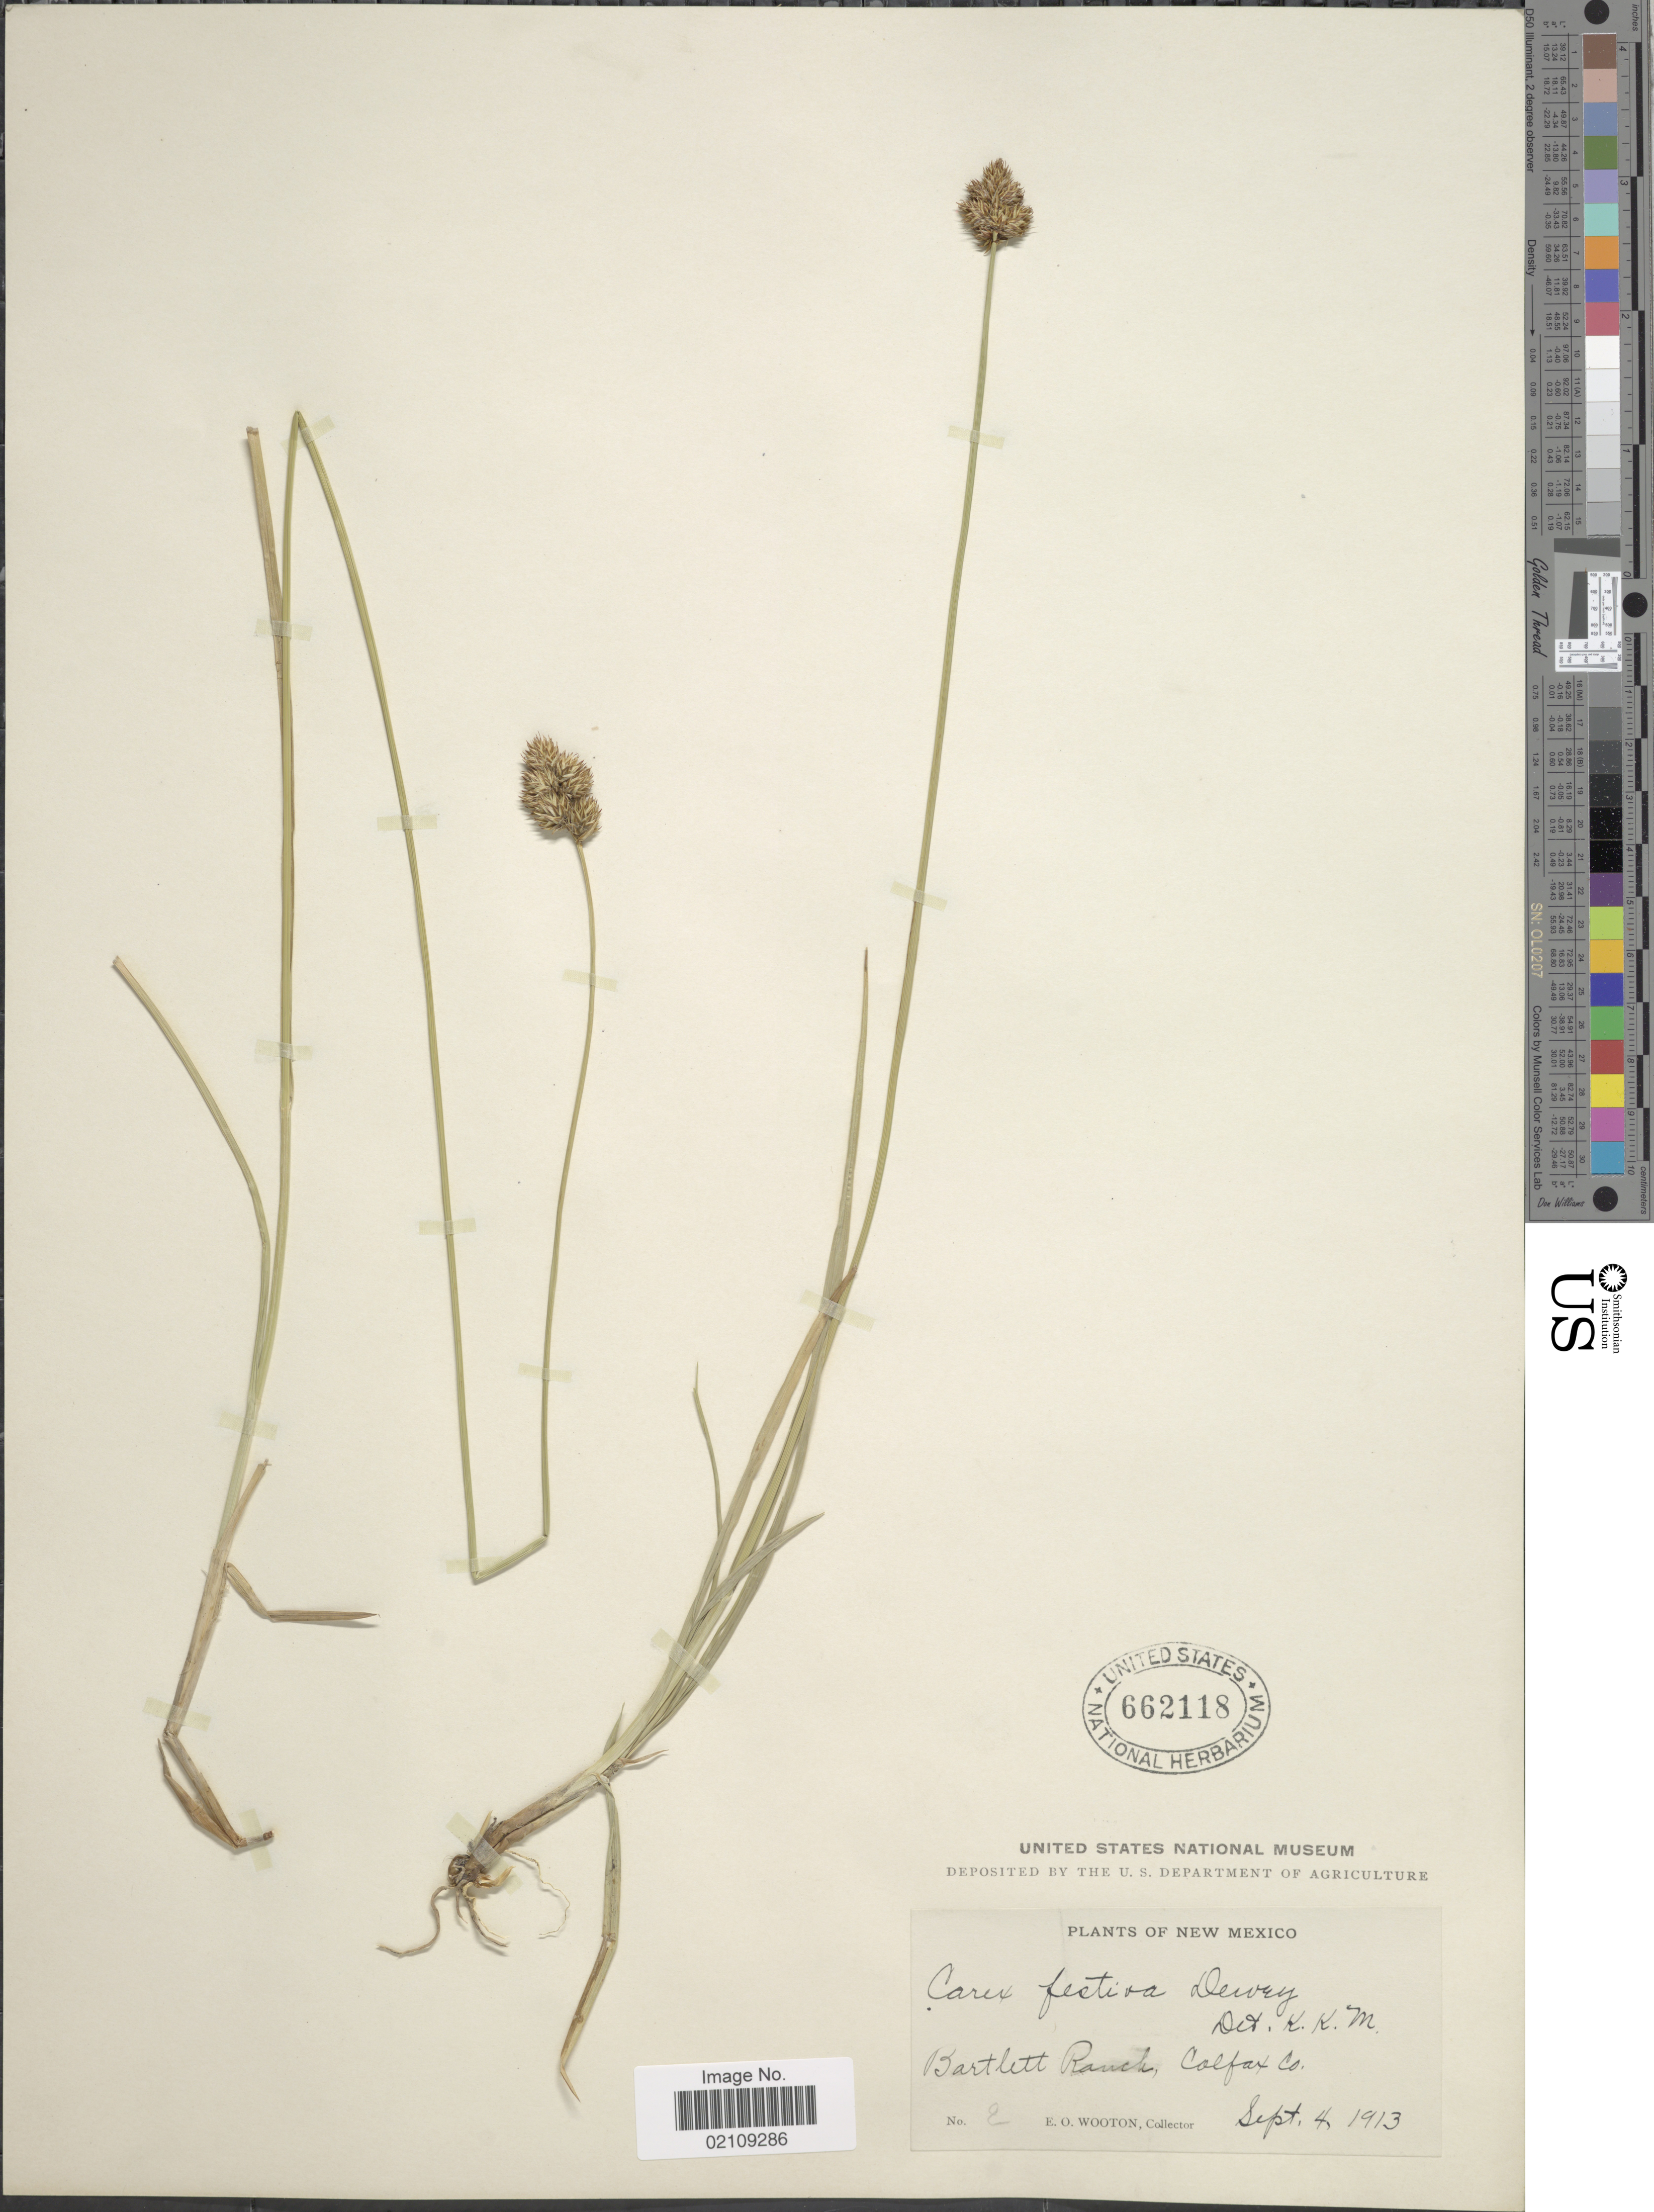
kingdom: Plantae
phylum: Tracheophyta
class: Liliopsida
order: Poales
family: Cyperaceae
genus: Carex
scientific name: Carex microptera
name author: Mack.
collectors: E. O. Wooton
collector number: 2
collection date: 1913-09-04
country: United States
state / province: New Mexico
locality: Bartlett Ranch, Colfax Co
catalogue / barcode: US 662118